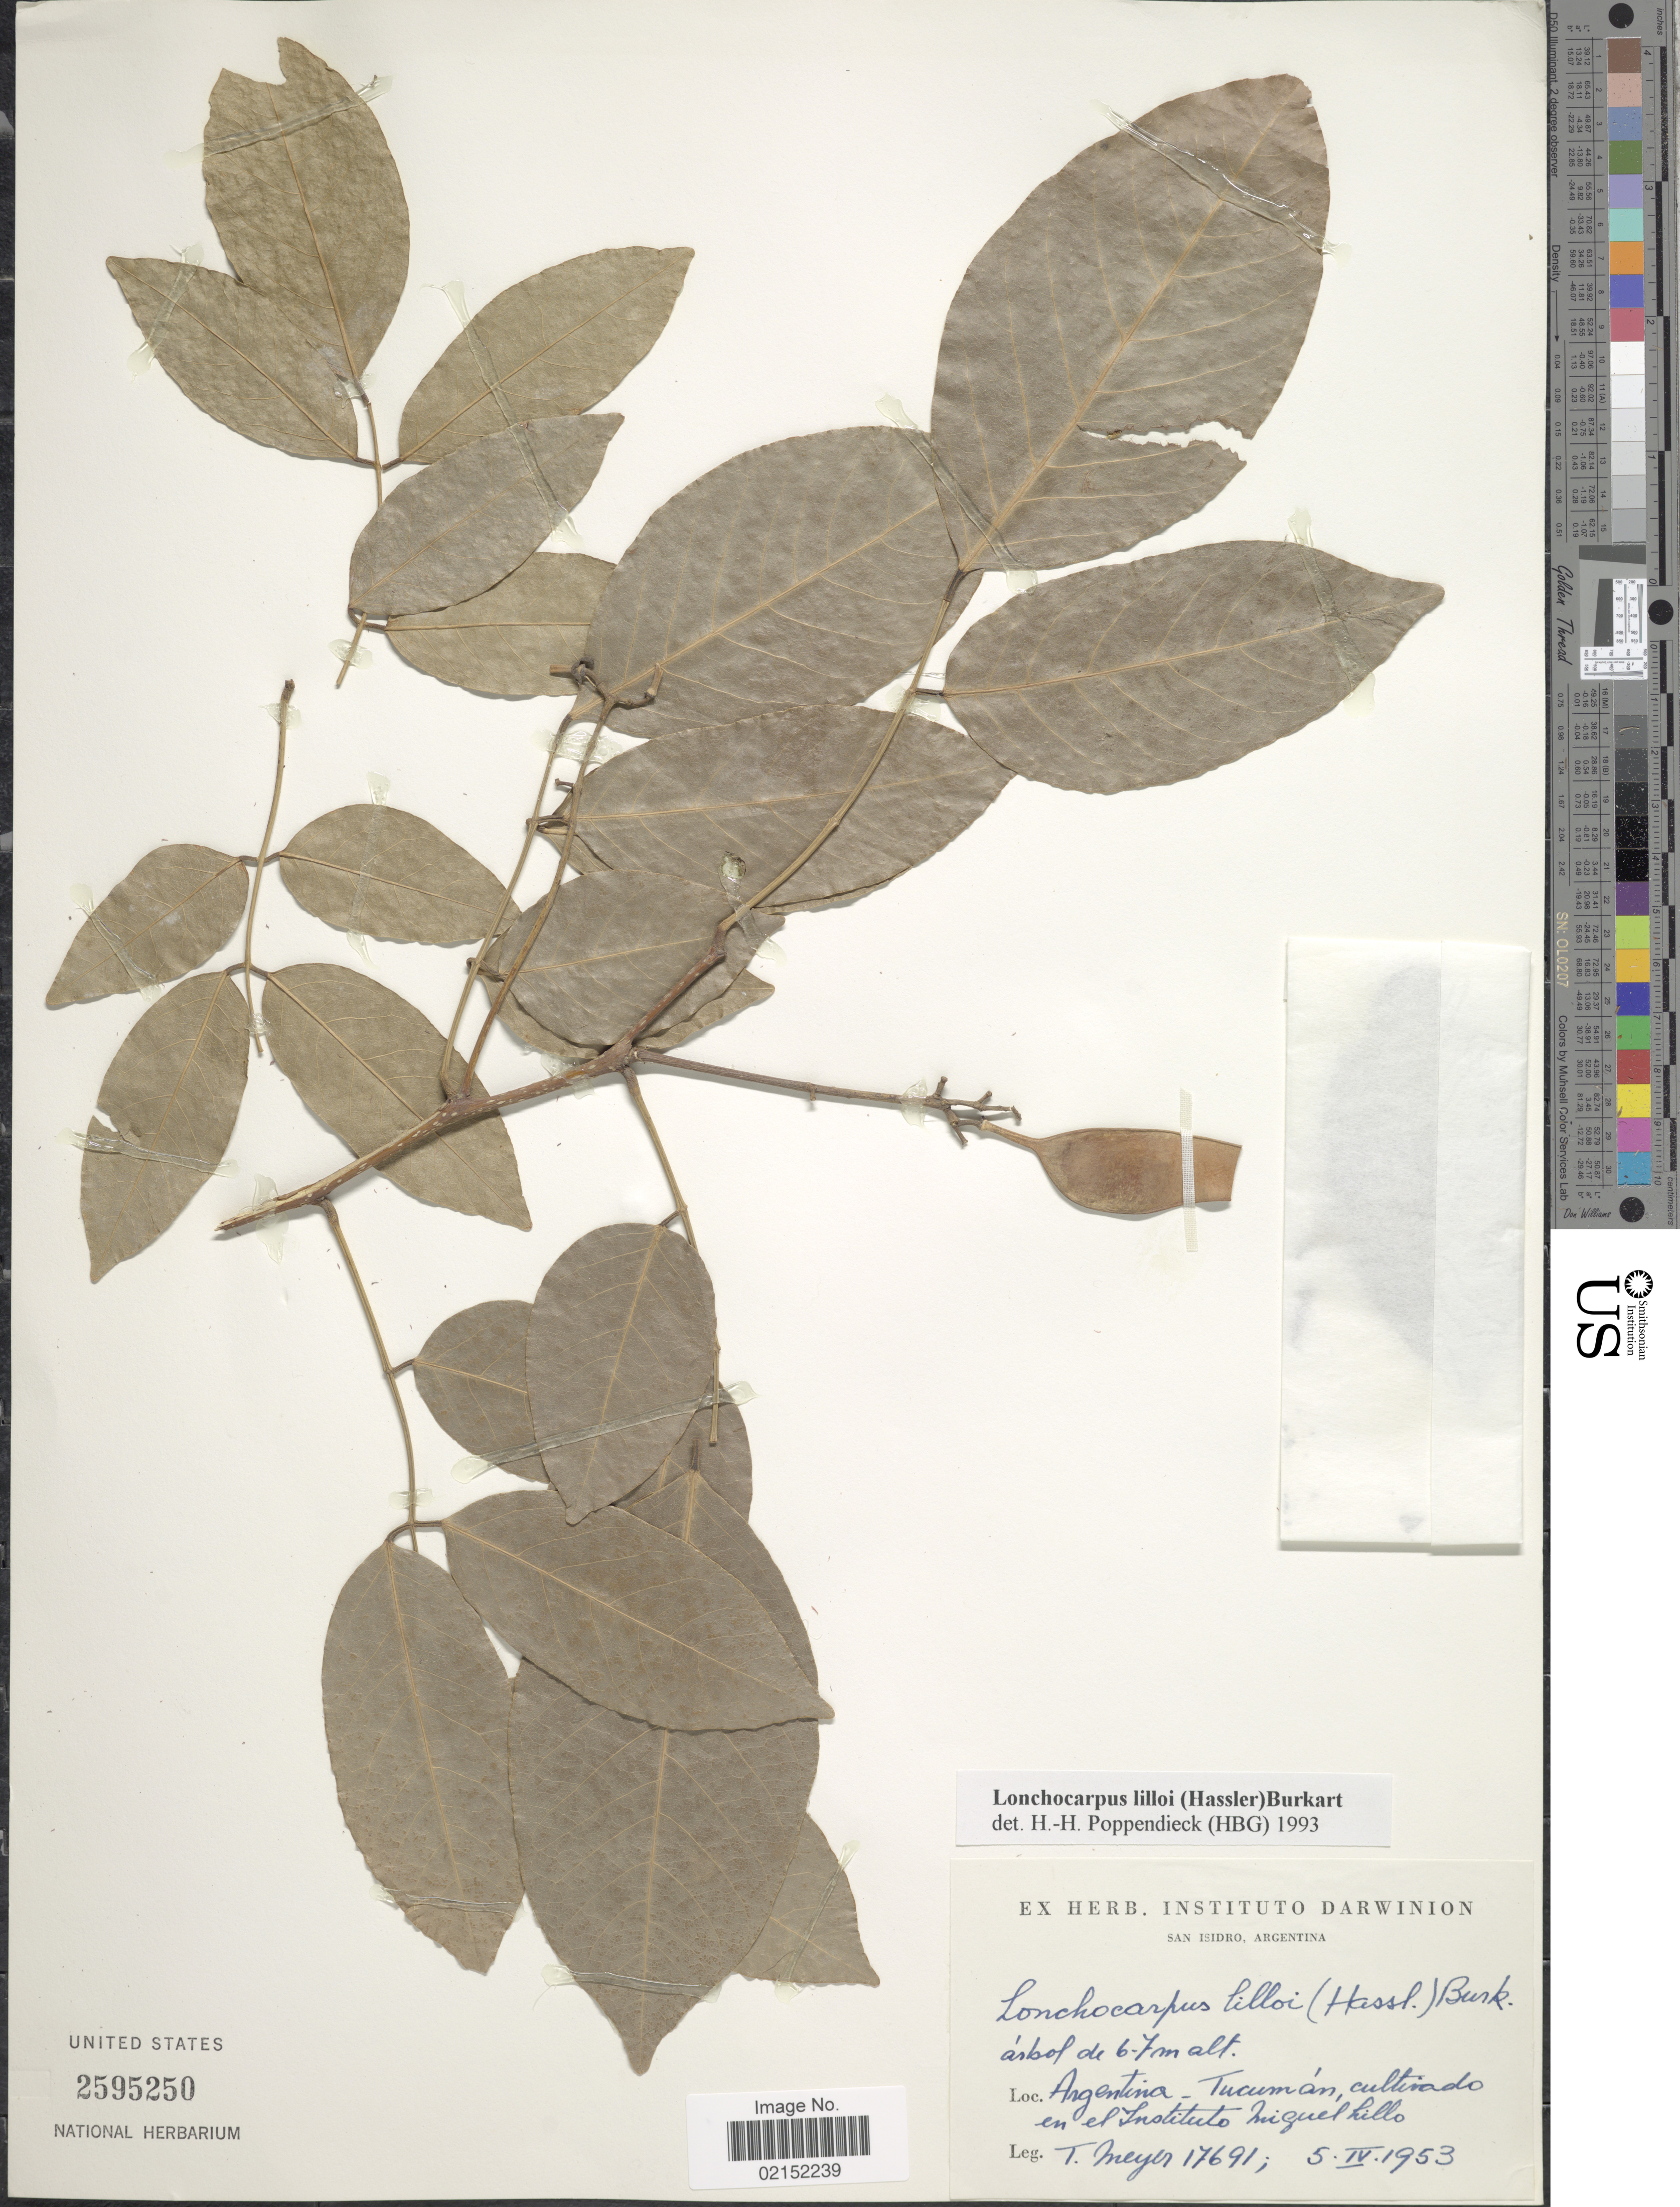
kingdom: Plantae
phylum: Tracheophyta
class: Magnoliopsida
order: Fabales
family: Fabaceae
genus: Lonchocarpus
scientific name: Lonchocarpus lilloi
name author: (Hassl.) Burkart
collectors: T. Meyer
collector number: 17691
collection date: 1953-04-05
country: Argentina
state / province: Tucuman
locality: Argentina - Tucuman, Cultivado en el Instituto Miguellhillo,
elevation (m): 6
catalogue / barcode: US 2595250